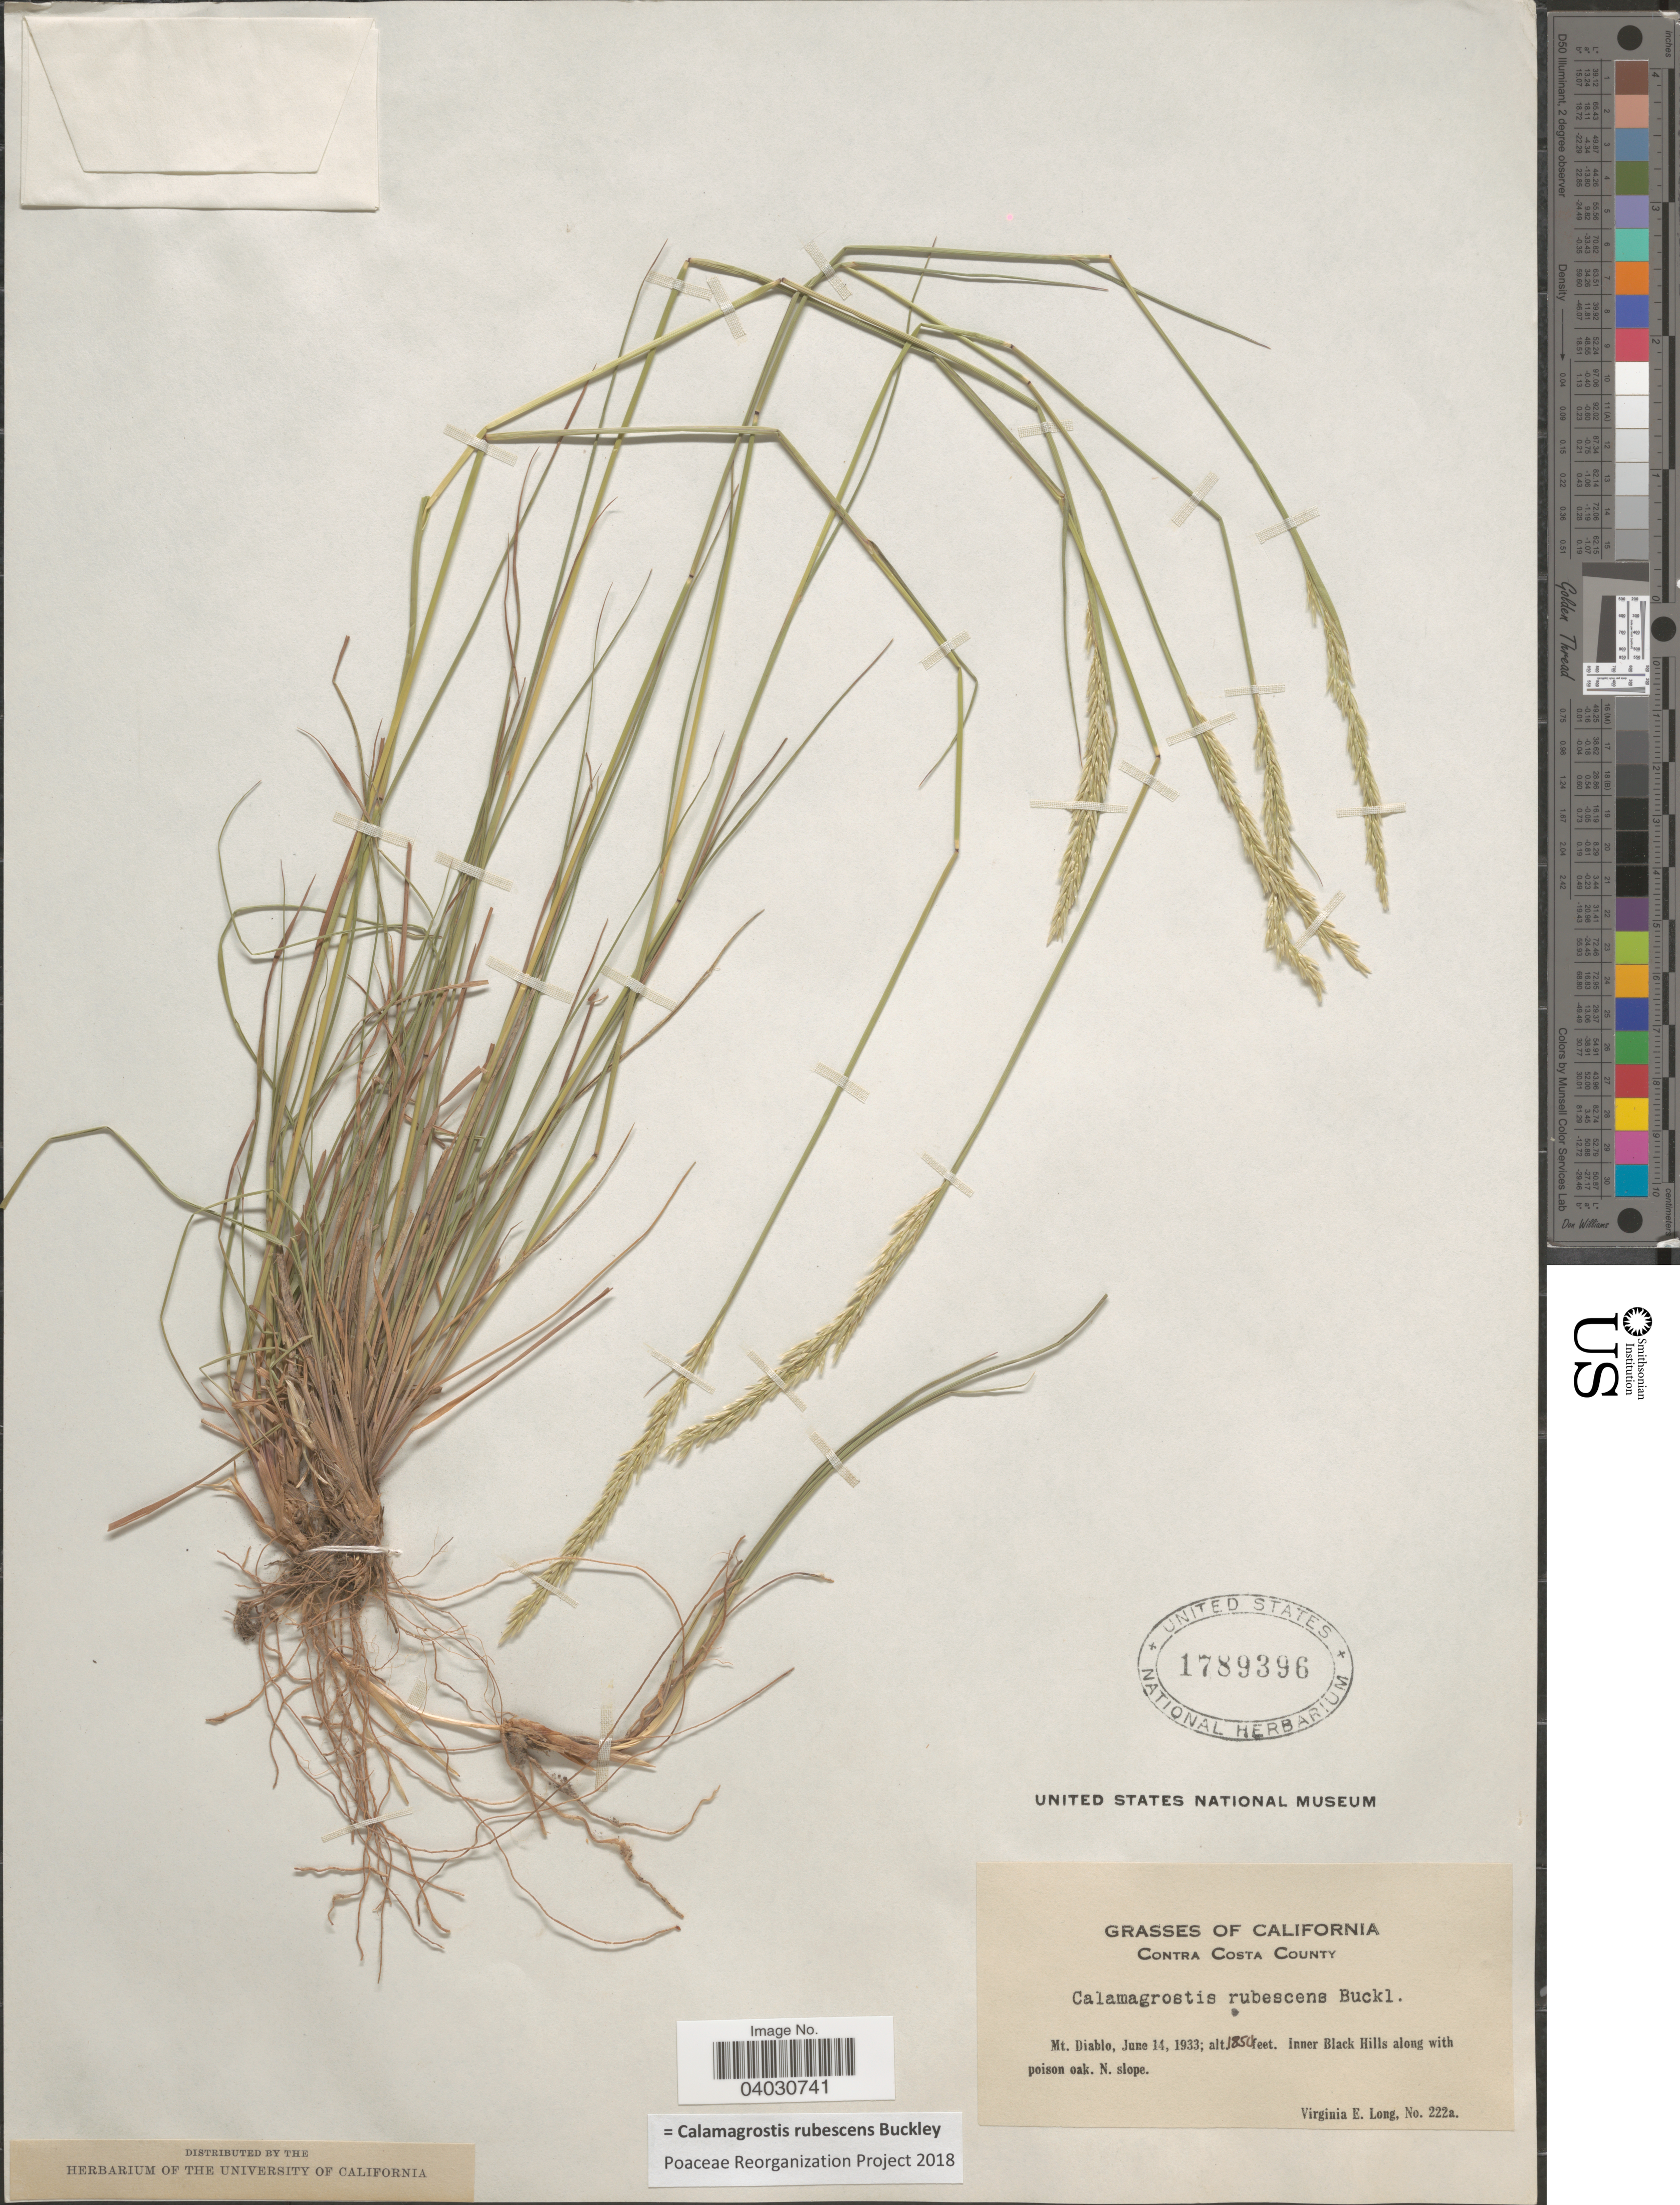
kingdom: Plantae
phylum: Tracheophyta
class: Liliopsida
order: Poales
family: Poaceae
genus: Calamagrostis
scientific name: Calamagrostis rubescens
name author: Buckley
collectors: V. Long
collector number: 222a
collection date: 1933-06-14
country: United States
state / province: California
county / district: Contra Costa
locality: Contra Costa County. Mt. Diablo. Inner Black Hills along with poion oak. N. slope.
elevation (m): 564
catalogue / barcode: US 1789396